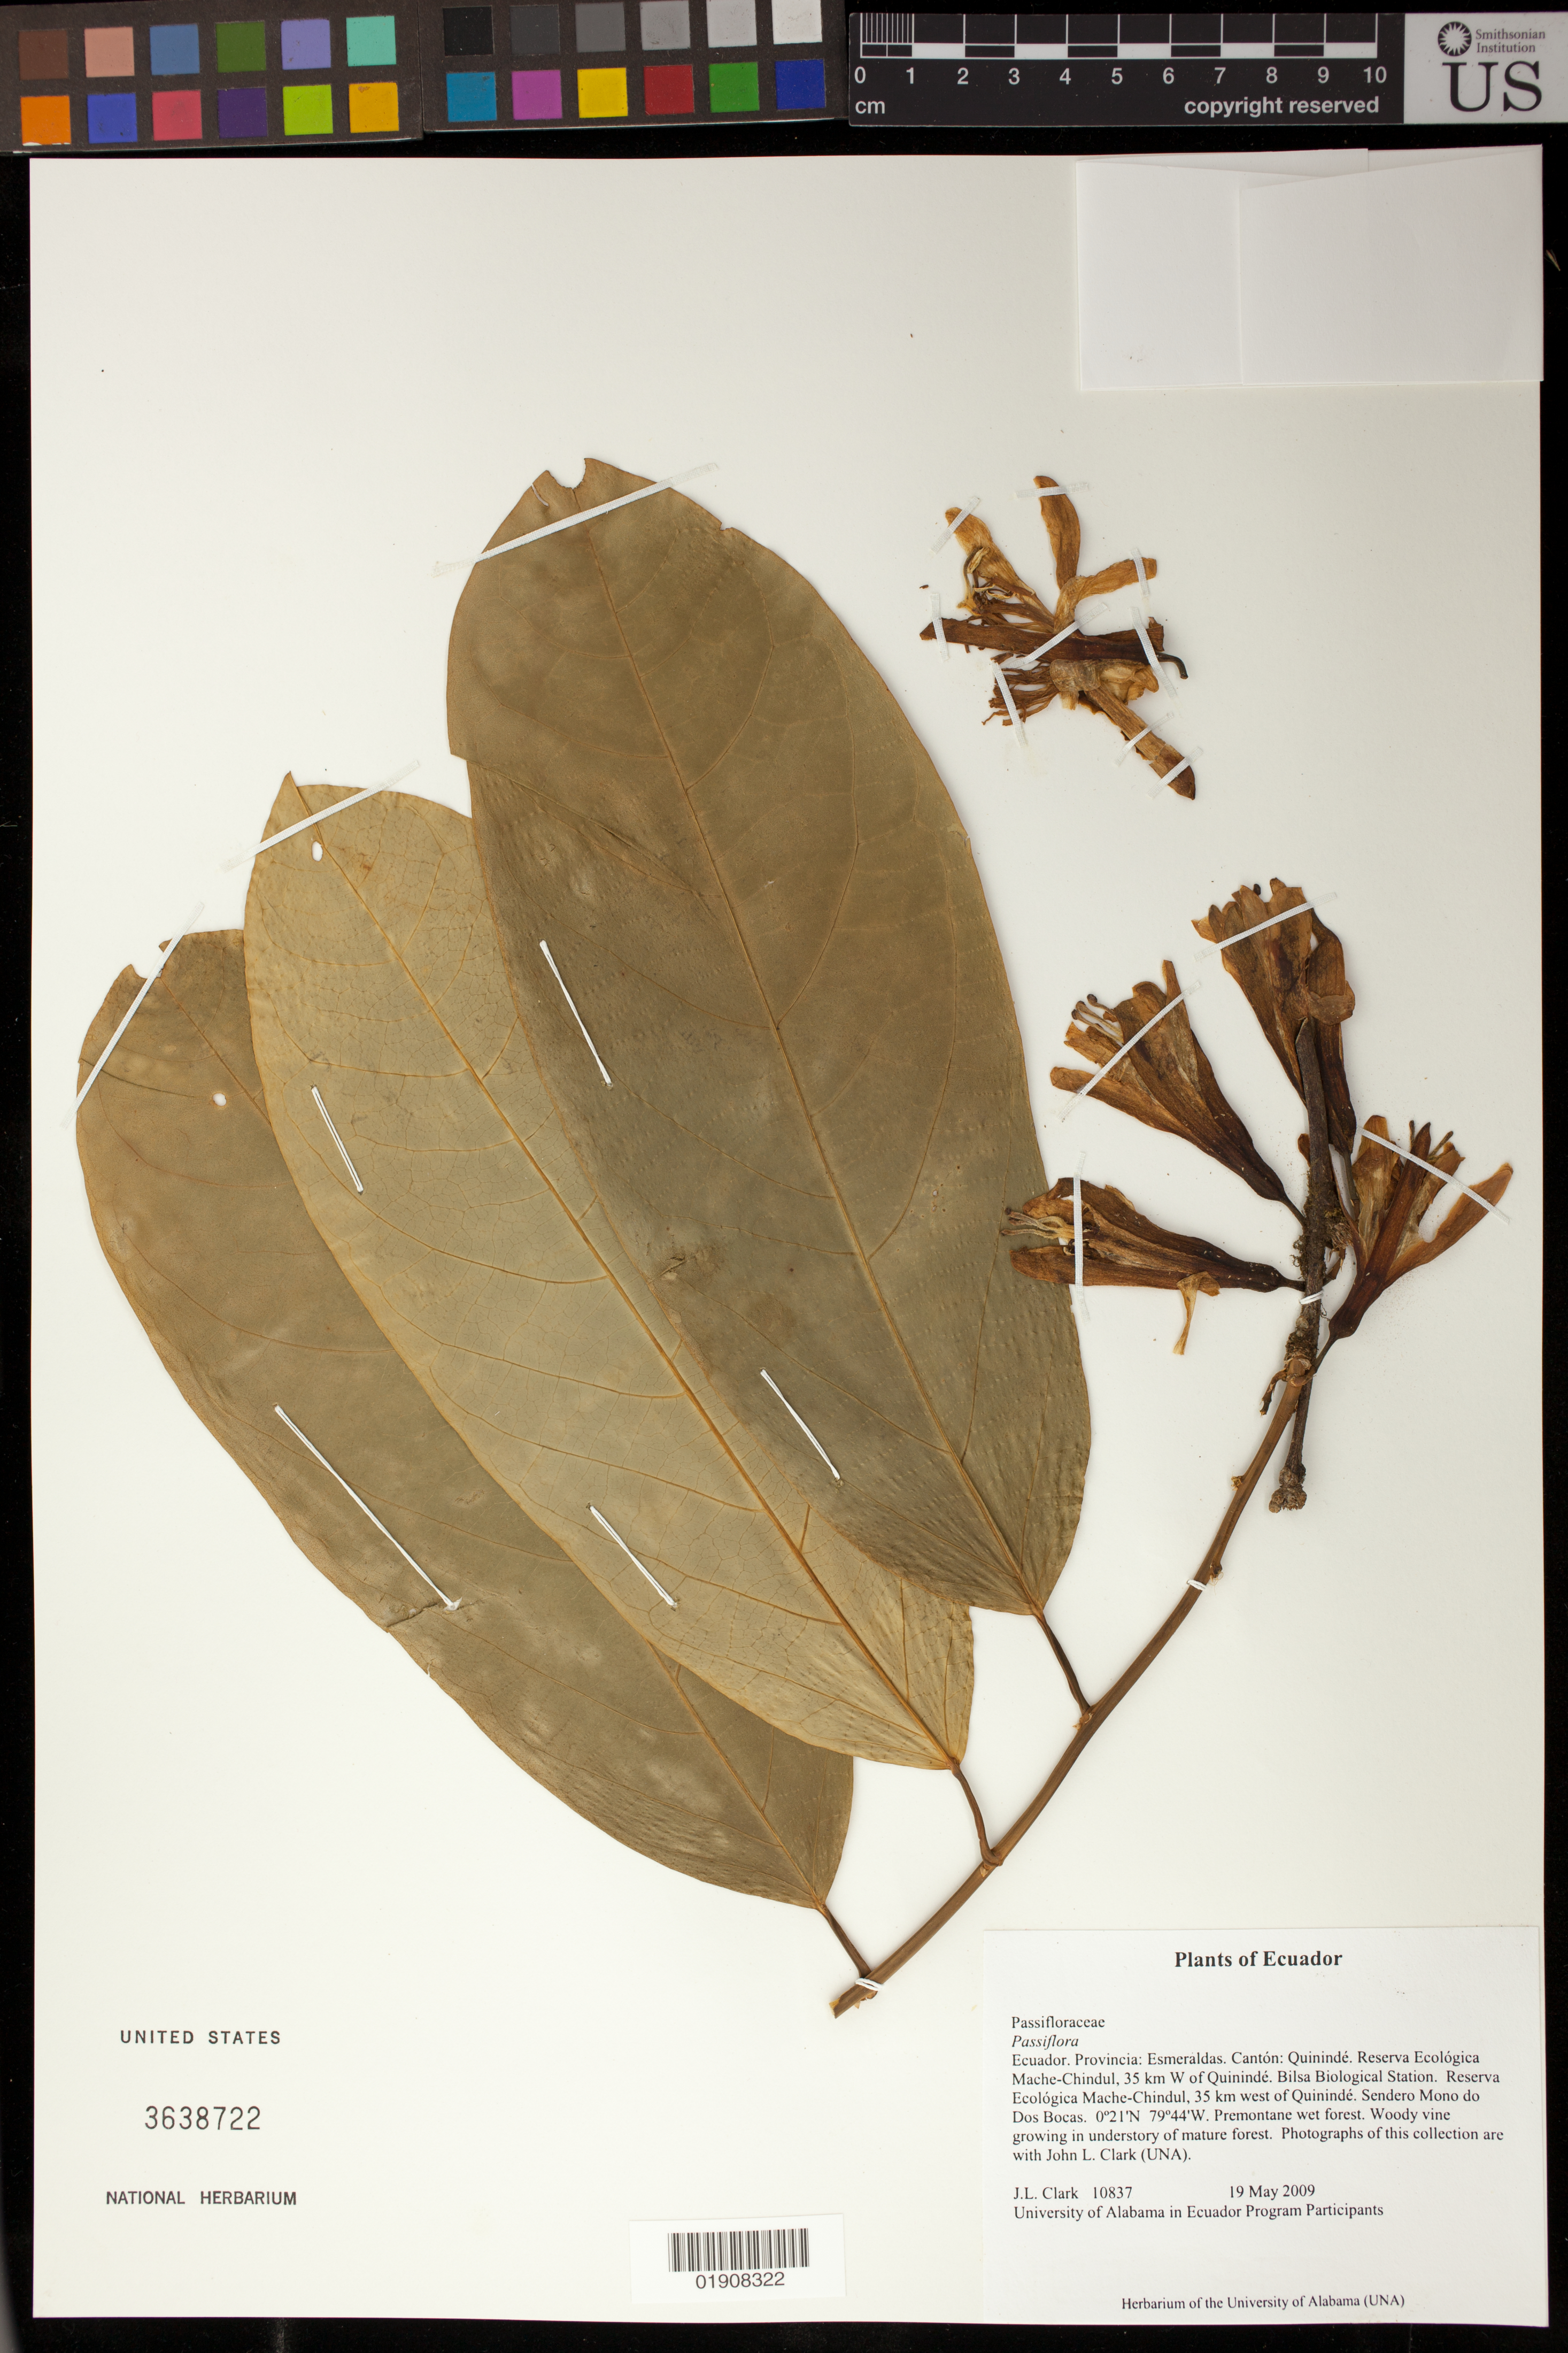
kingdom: Plantae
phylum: Tracheophyta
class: Magnoliopsida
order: Malpighiales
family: Passifloraceae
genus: Passiflora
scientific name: Passiflora sp.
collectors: J. L. Clark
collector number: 10837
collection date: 2009-05-19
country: Ecuador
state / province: Esmeraldas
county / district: Quinindé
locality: Reserva Ecologica Mache- Chindul, 35 km W of Quinindé. Bilsa Biological Station. Sendero Mono do Dos Bocas.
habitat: Premontane wet forest.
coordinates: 0 21 N, 79 44 W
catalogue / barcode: US 3638722